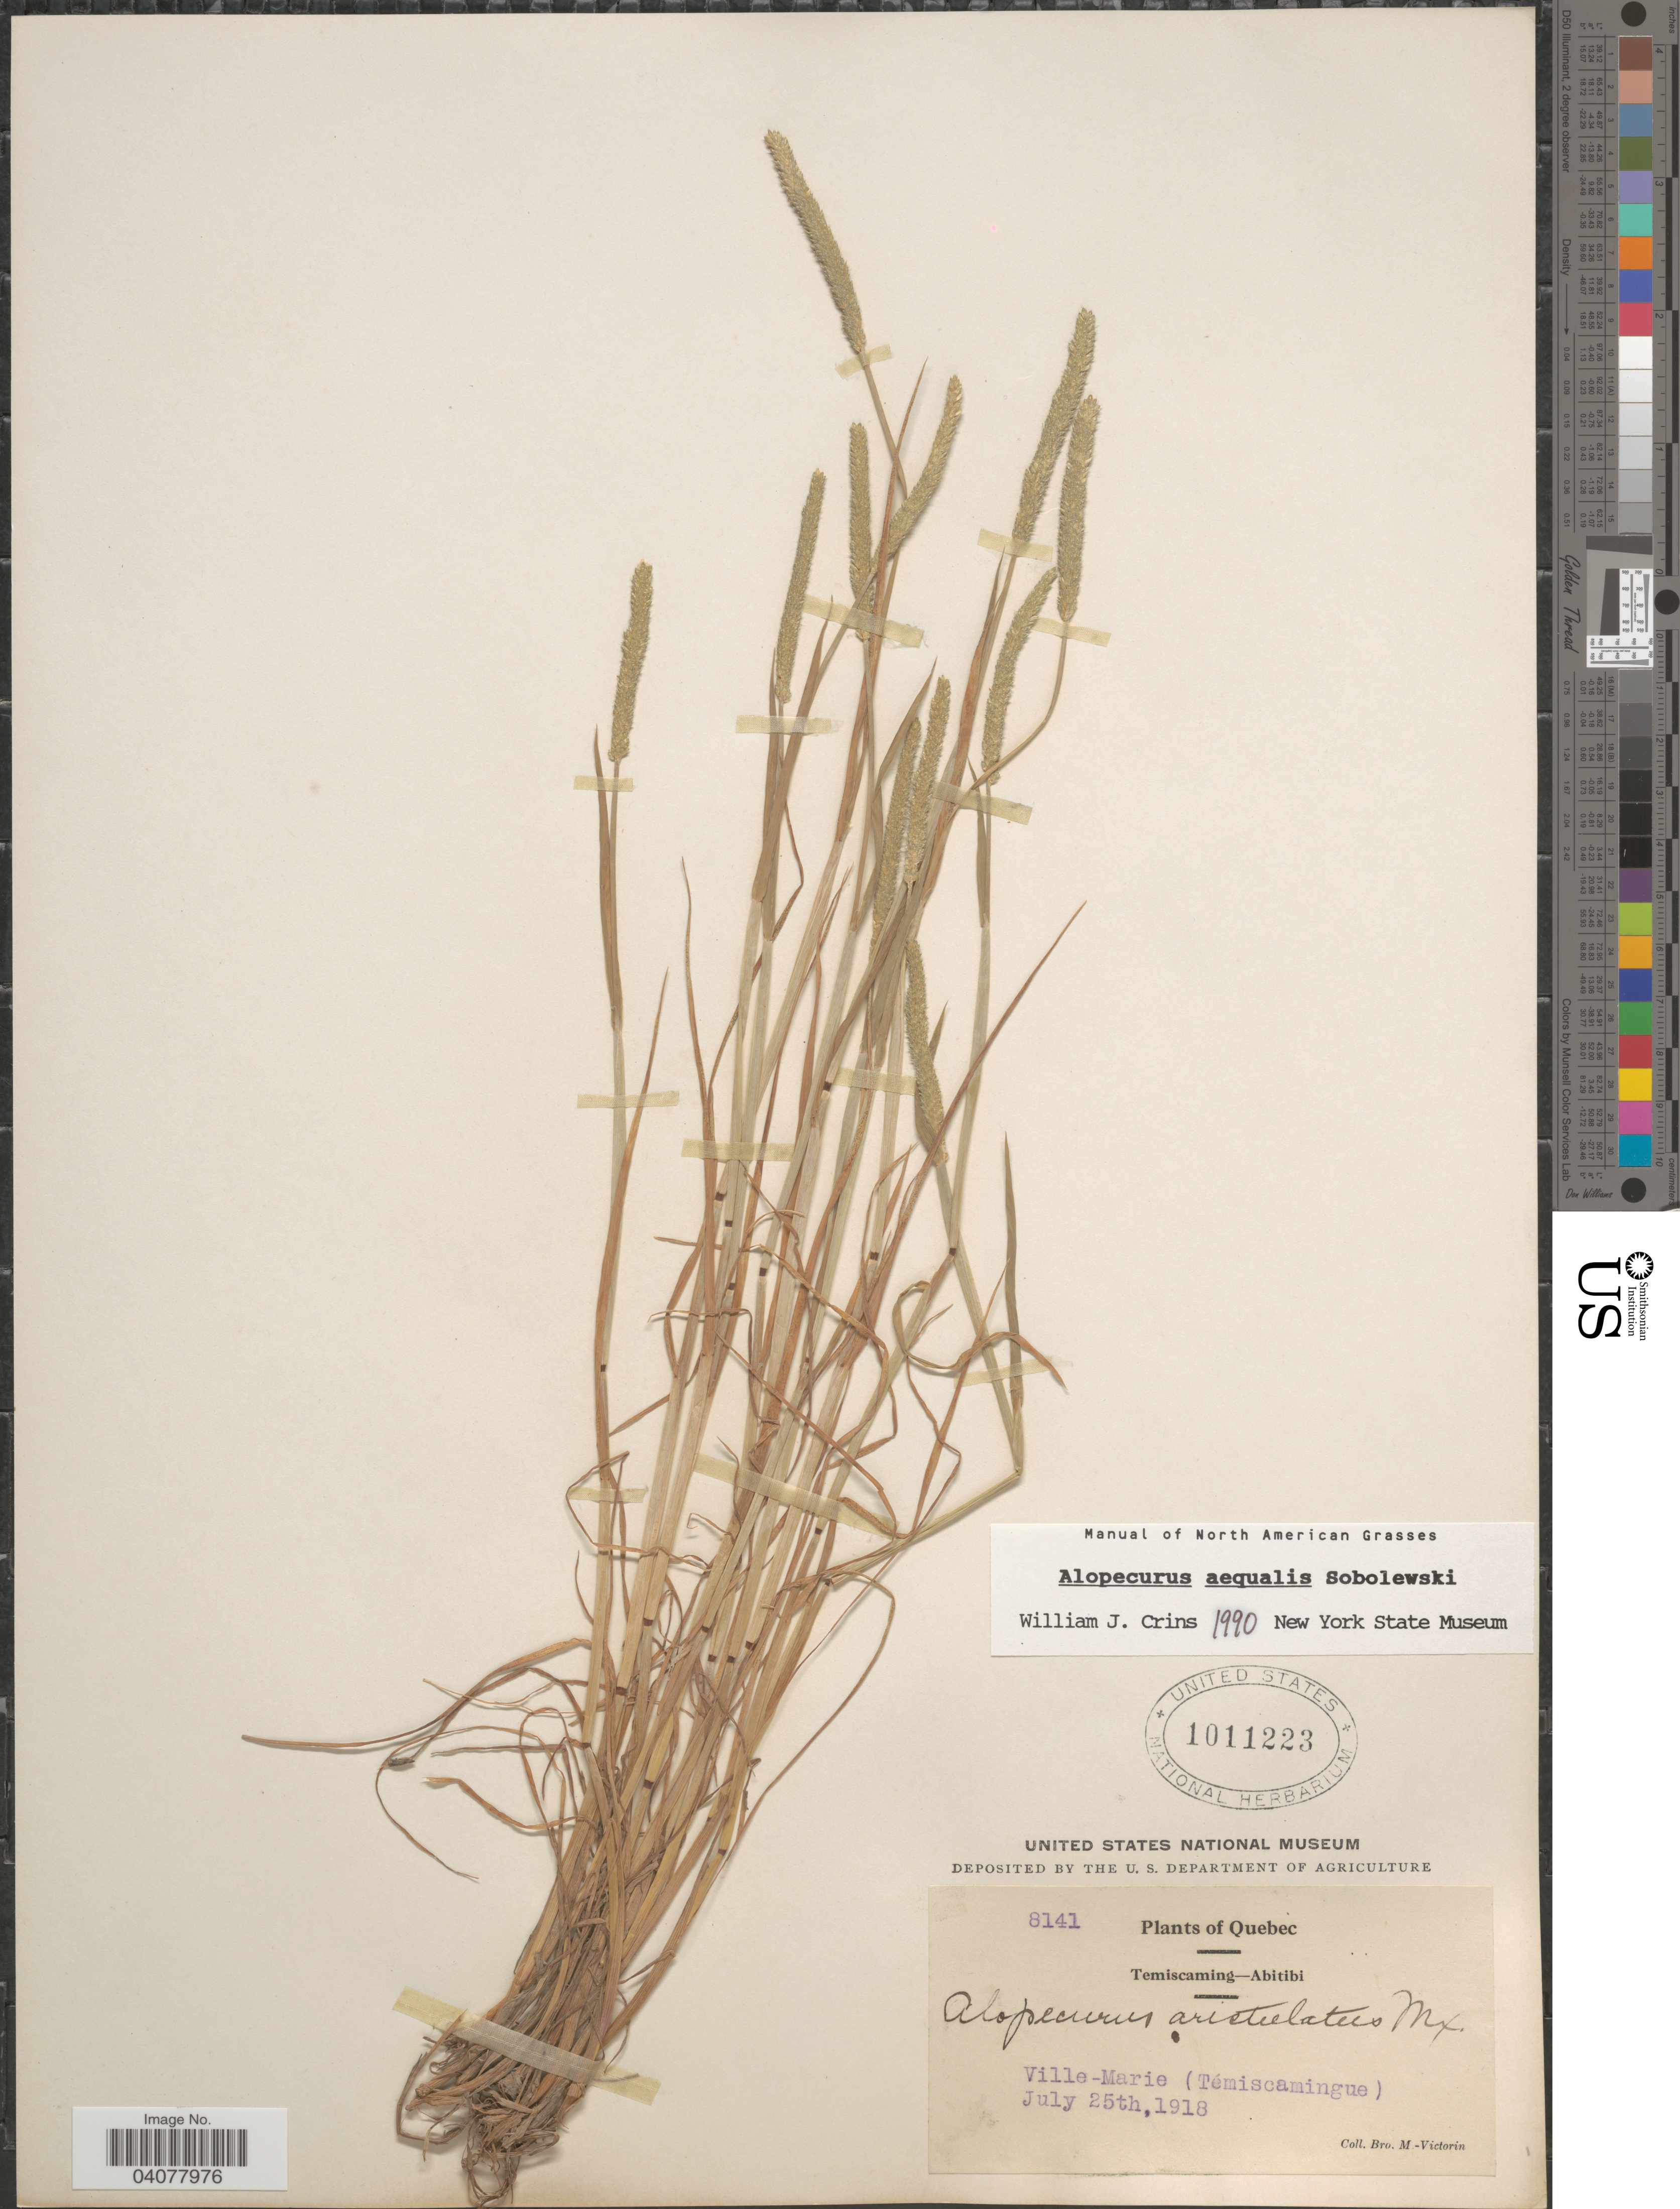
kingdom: Plantae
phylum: Tracheophyta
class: Liliopsida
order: Poales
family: Poaceae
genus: Alopecurus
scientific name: Alopecurus aequalis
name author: Sobol.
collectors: Fr. Marie-Victorin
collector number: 8141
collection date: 1918-07-25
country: Canada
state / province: Quebec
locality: Temiscaming-Abitibi. Ville-Marie (Témiscamingue).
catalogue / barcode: US 1011223